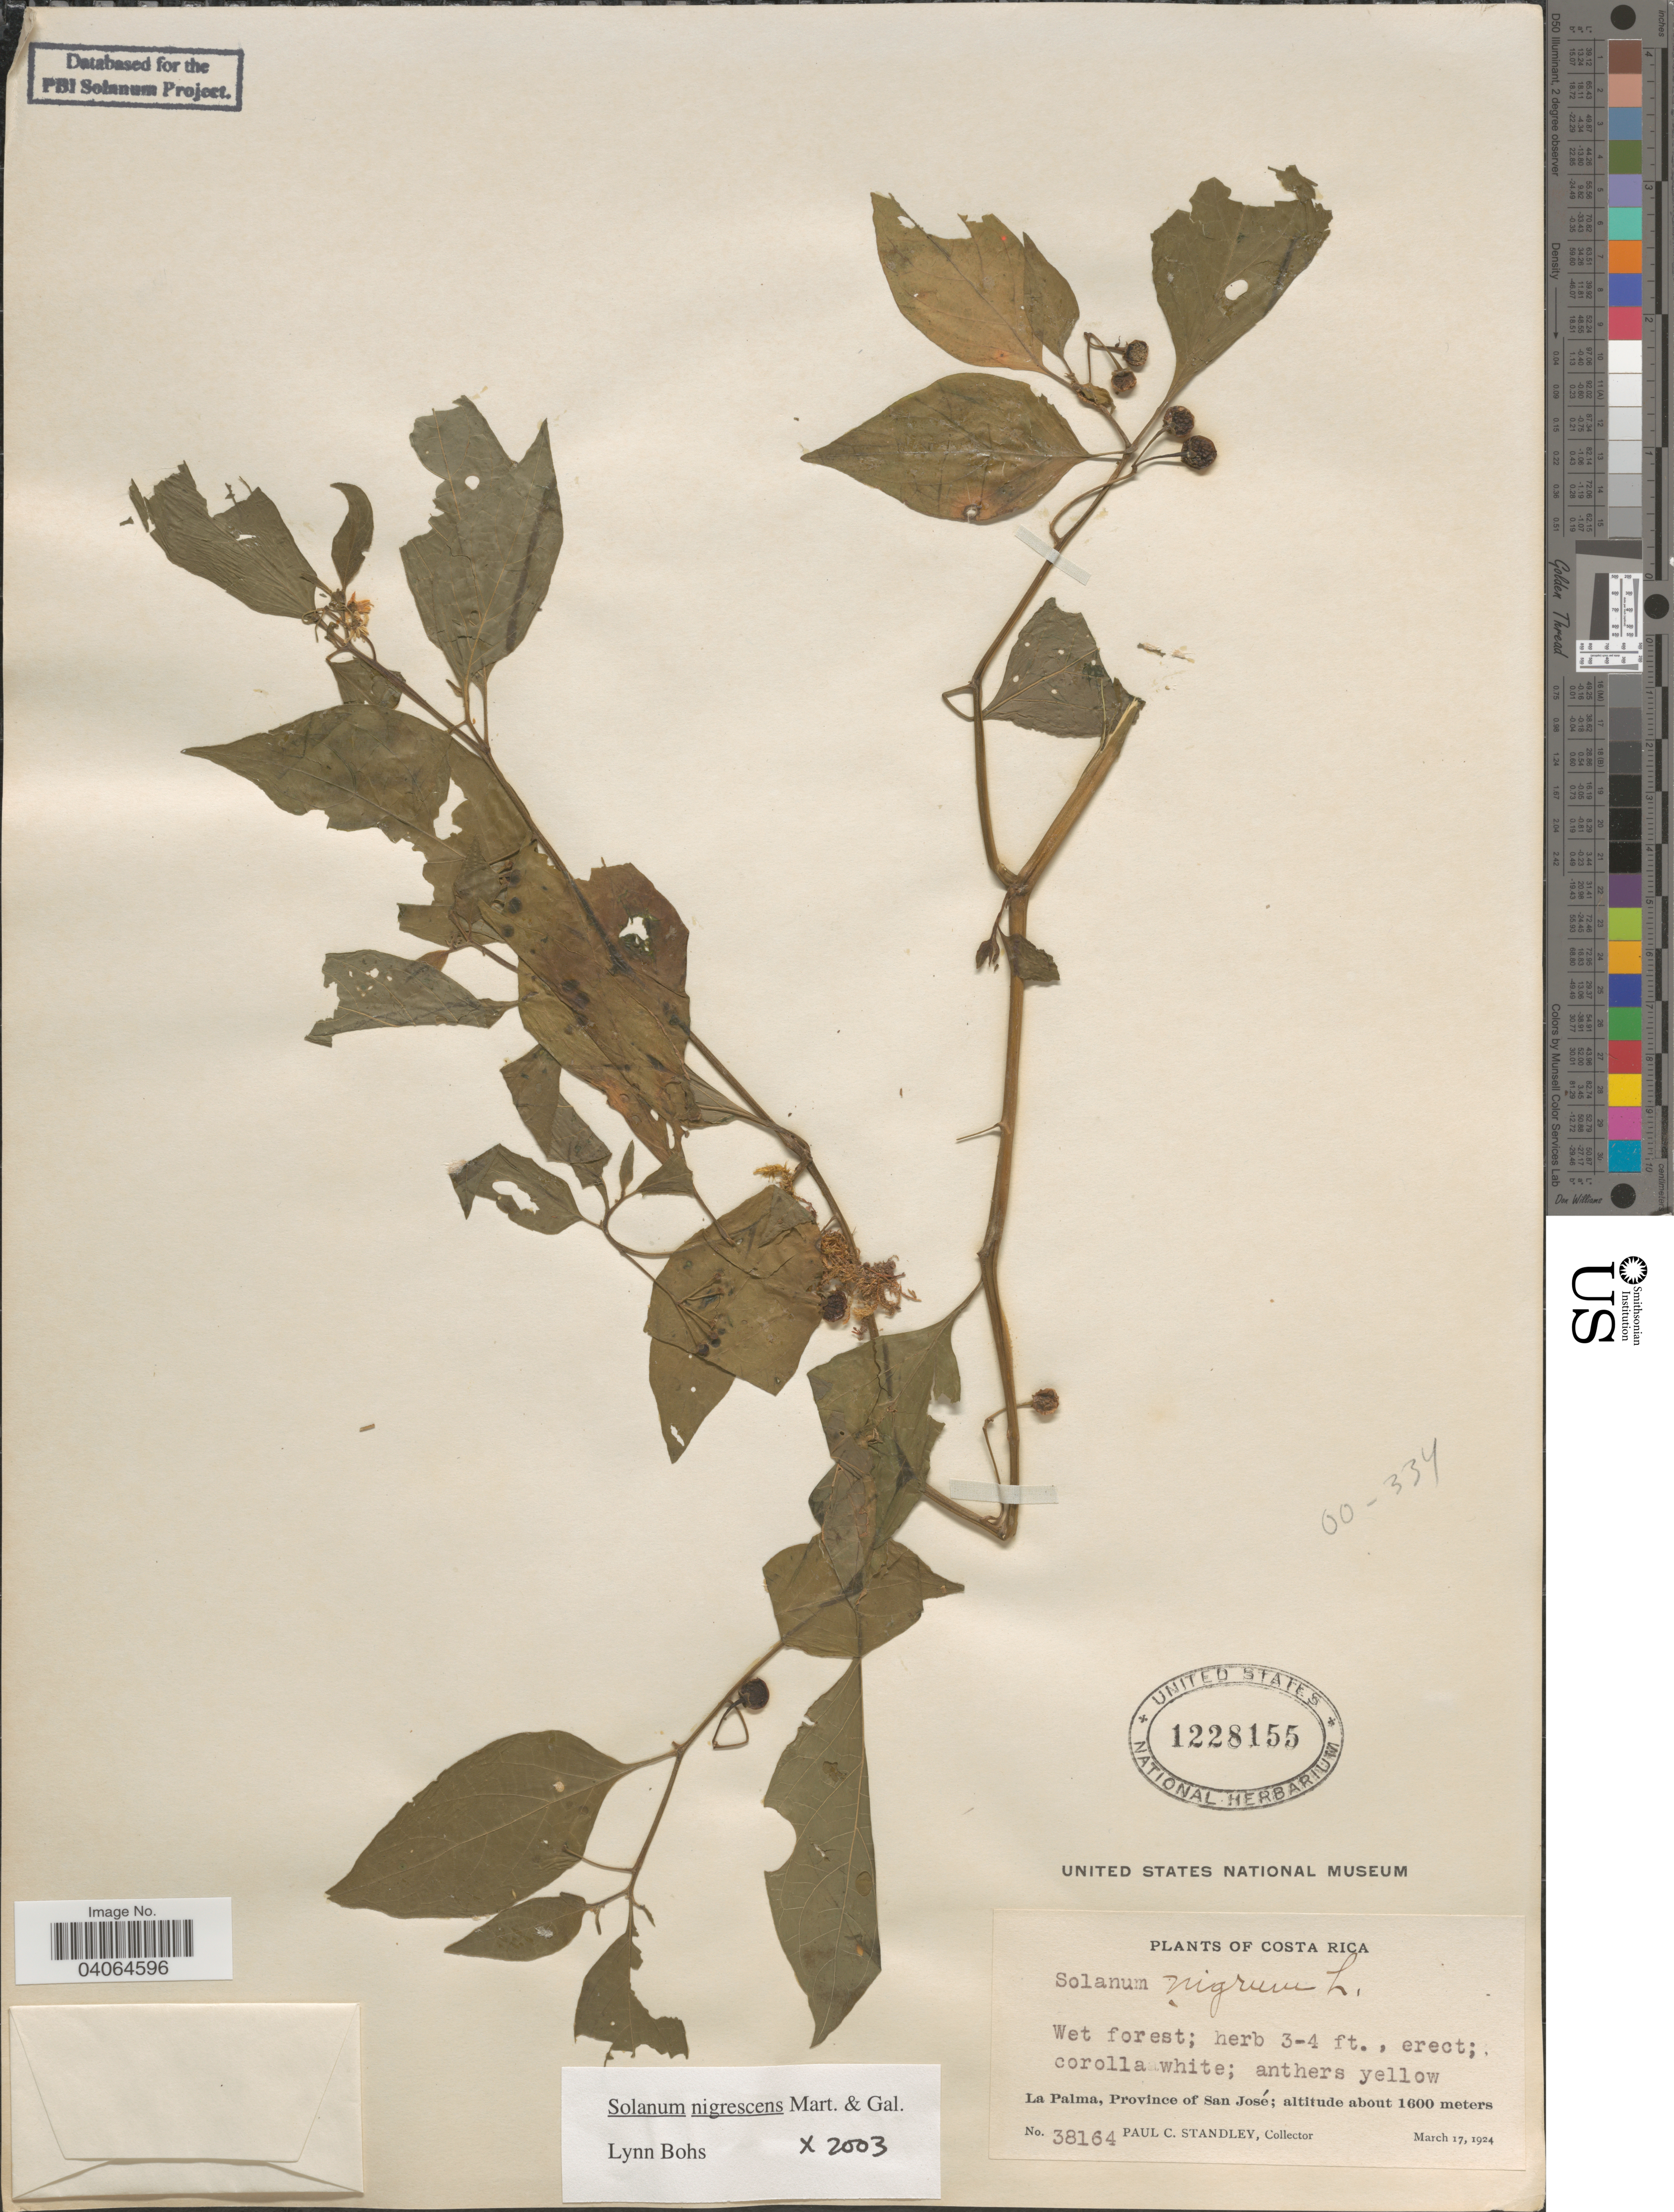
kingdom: Plantae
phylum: Tracheophyta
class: Magnoliopsida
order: Solanales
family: Solanaceae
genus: Solanum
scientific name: Solanum nigrescens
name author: M. Martens & Galeotti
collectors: P. C. Standley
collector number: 38164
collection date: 1924-03-17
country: Costa Rica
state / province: San José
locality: La Palma.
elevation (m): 1600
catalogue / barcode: US 1228155